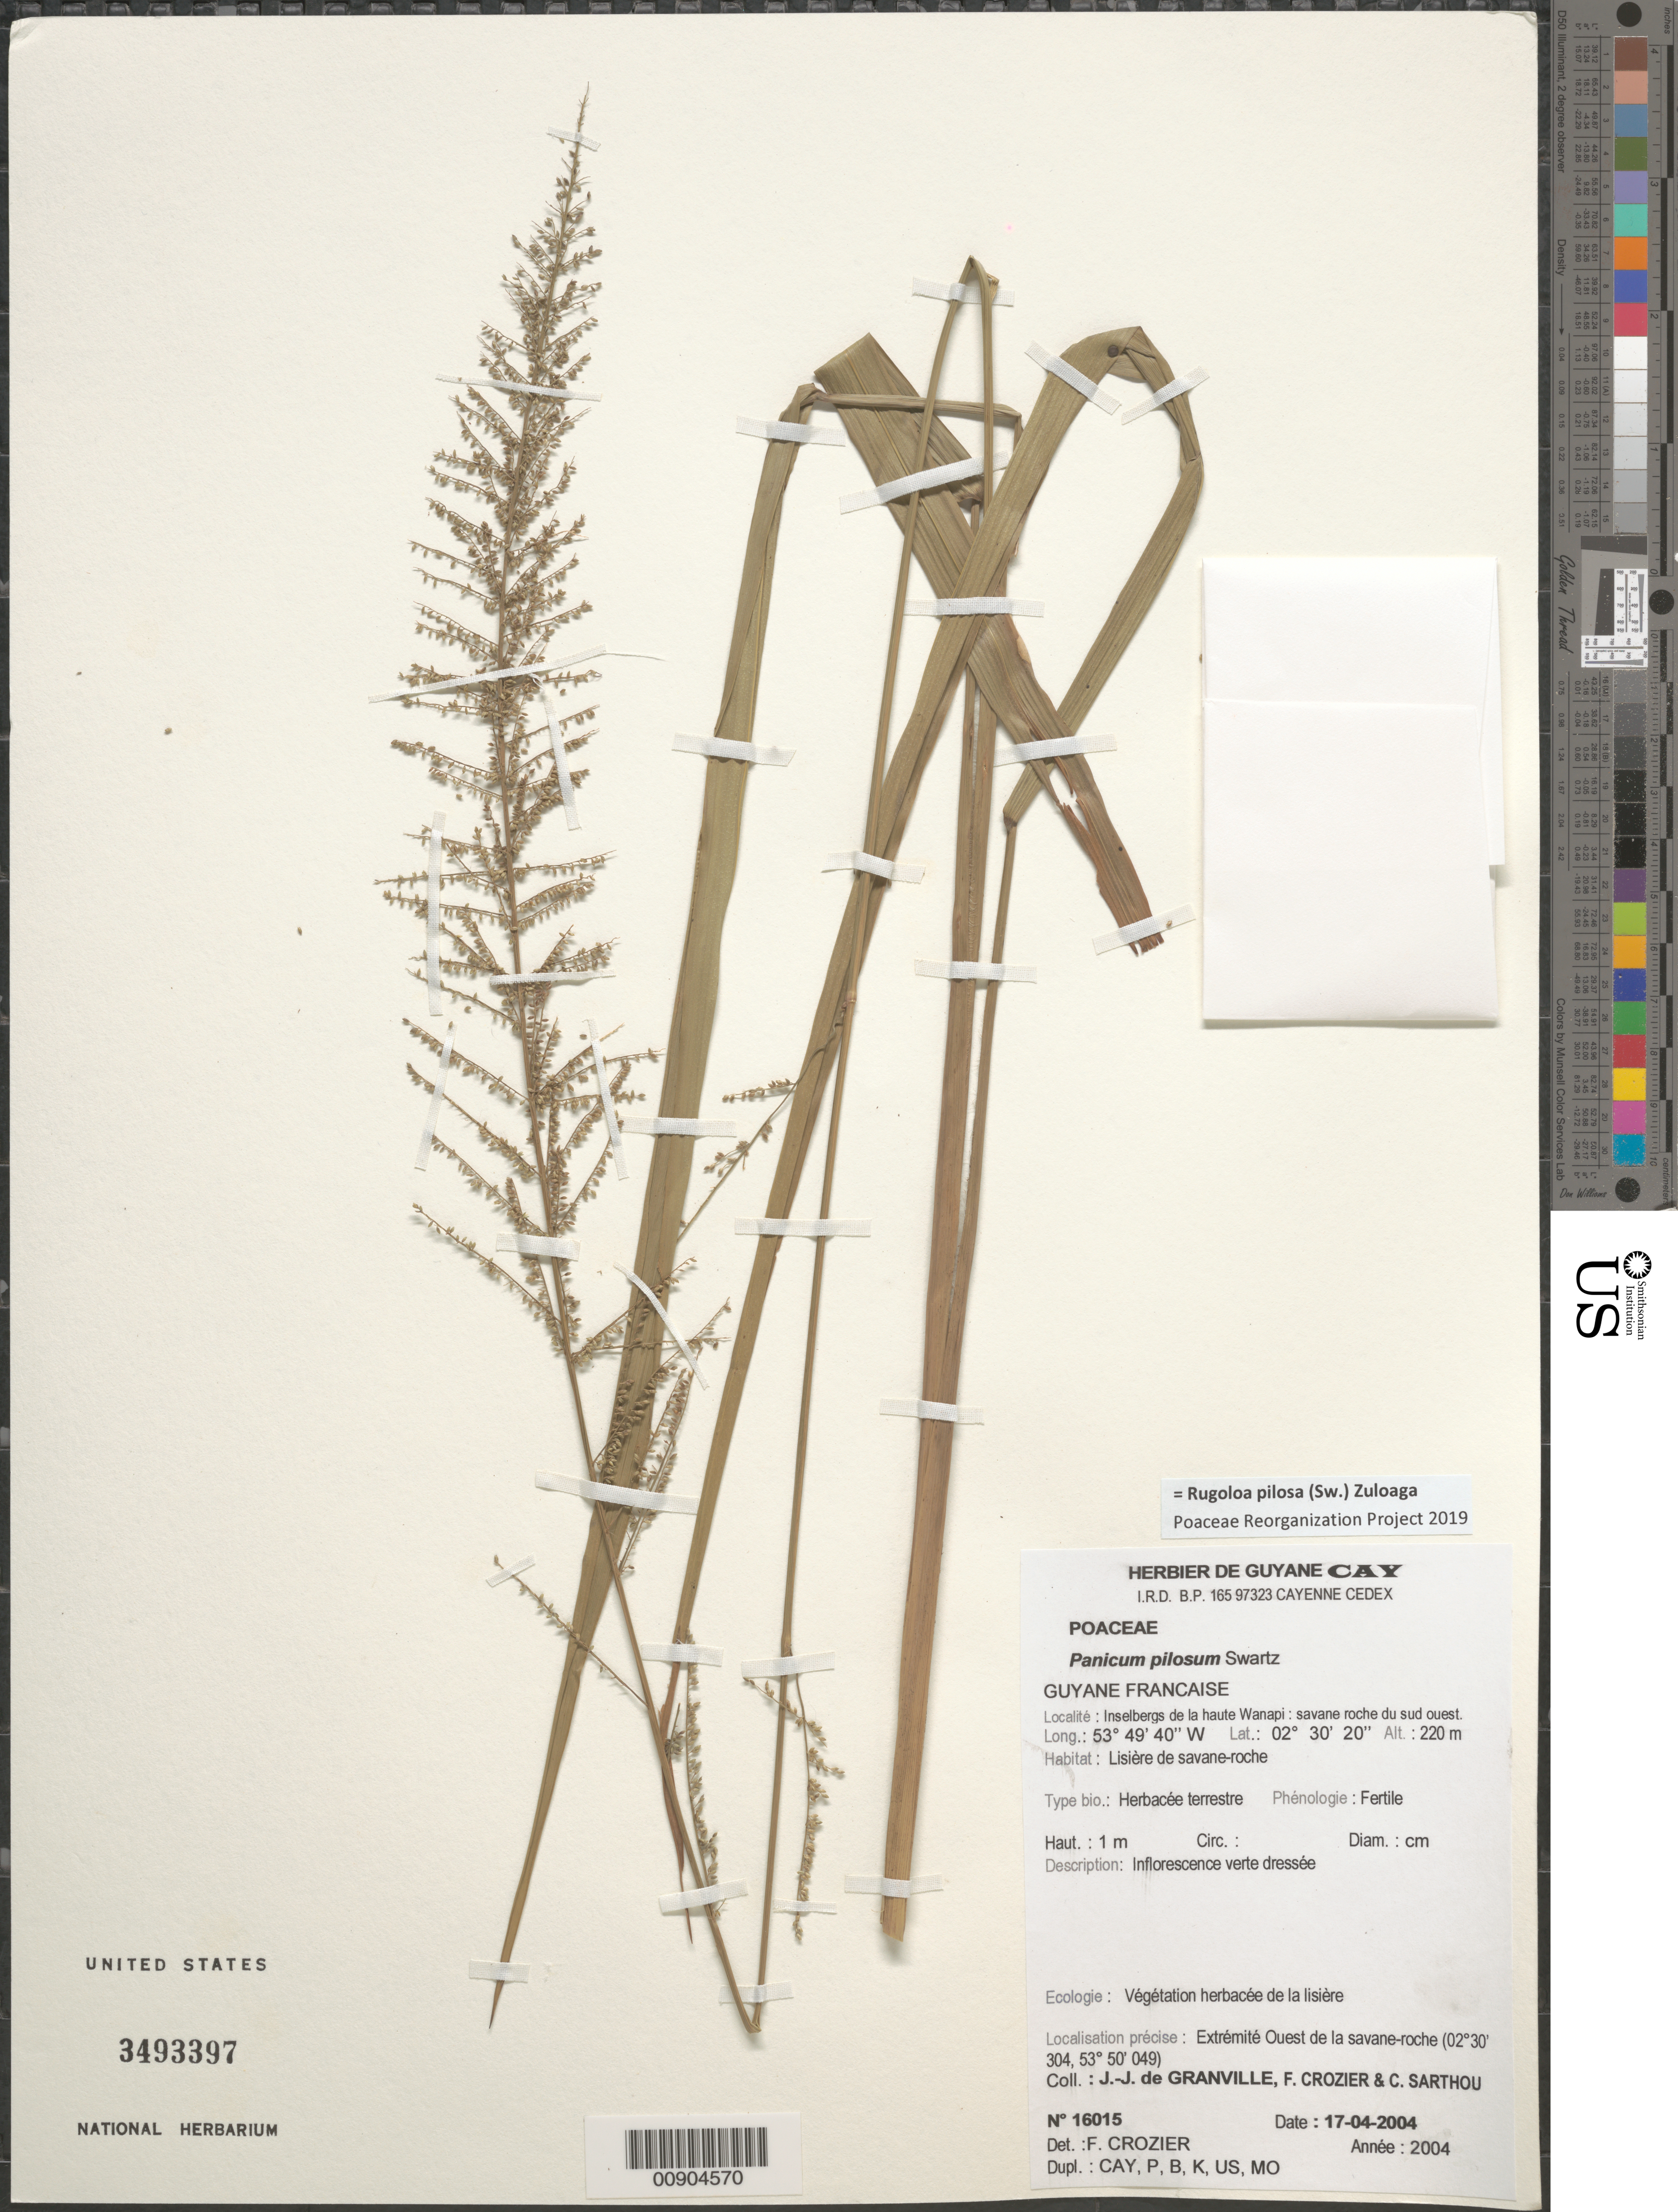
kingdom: Plantae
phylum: Tracheophyta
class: Liliopsida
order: Poales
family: Poaceae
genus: Panicum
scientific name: Panicum pilosum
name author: Sw.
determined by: Crozier, F.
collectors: J.-J. de Granville, F. Crozier & C. Sarthou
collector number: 16015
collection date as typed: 17-Apr-04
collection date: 2004-04-17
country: French Guiana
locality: Inselbergs de la haute Wanapi, extrémité ouest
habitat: Lisière de savane roche, végétation herbacée de la lisière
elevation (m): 220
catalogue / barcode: US 3493397